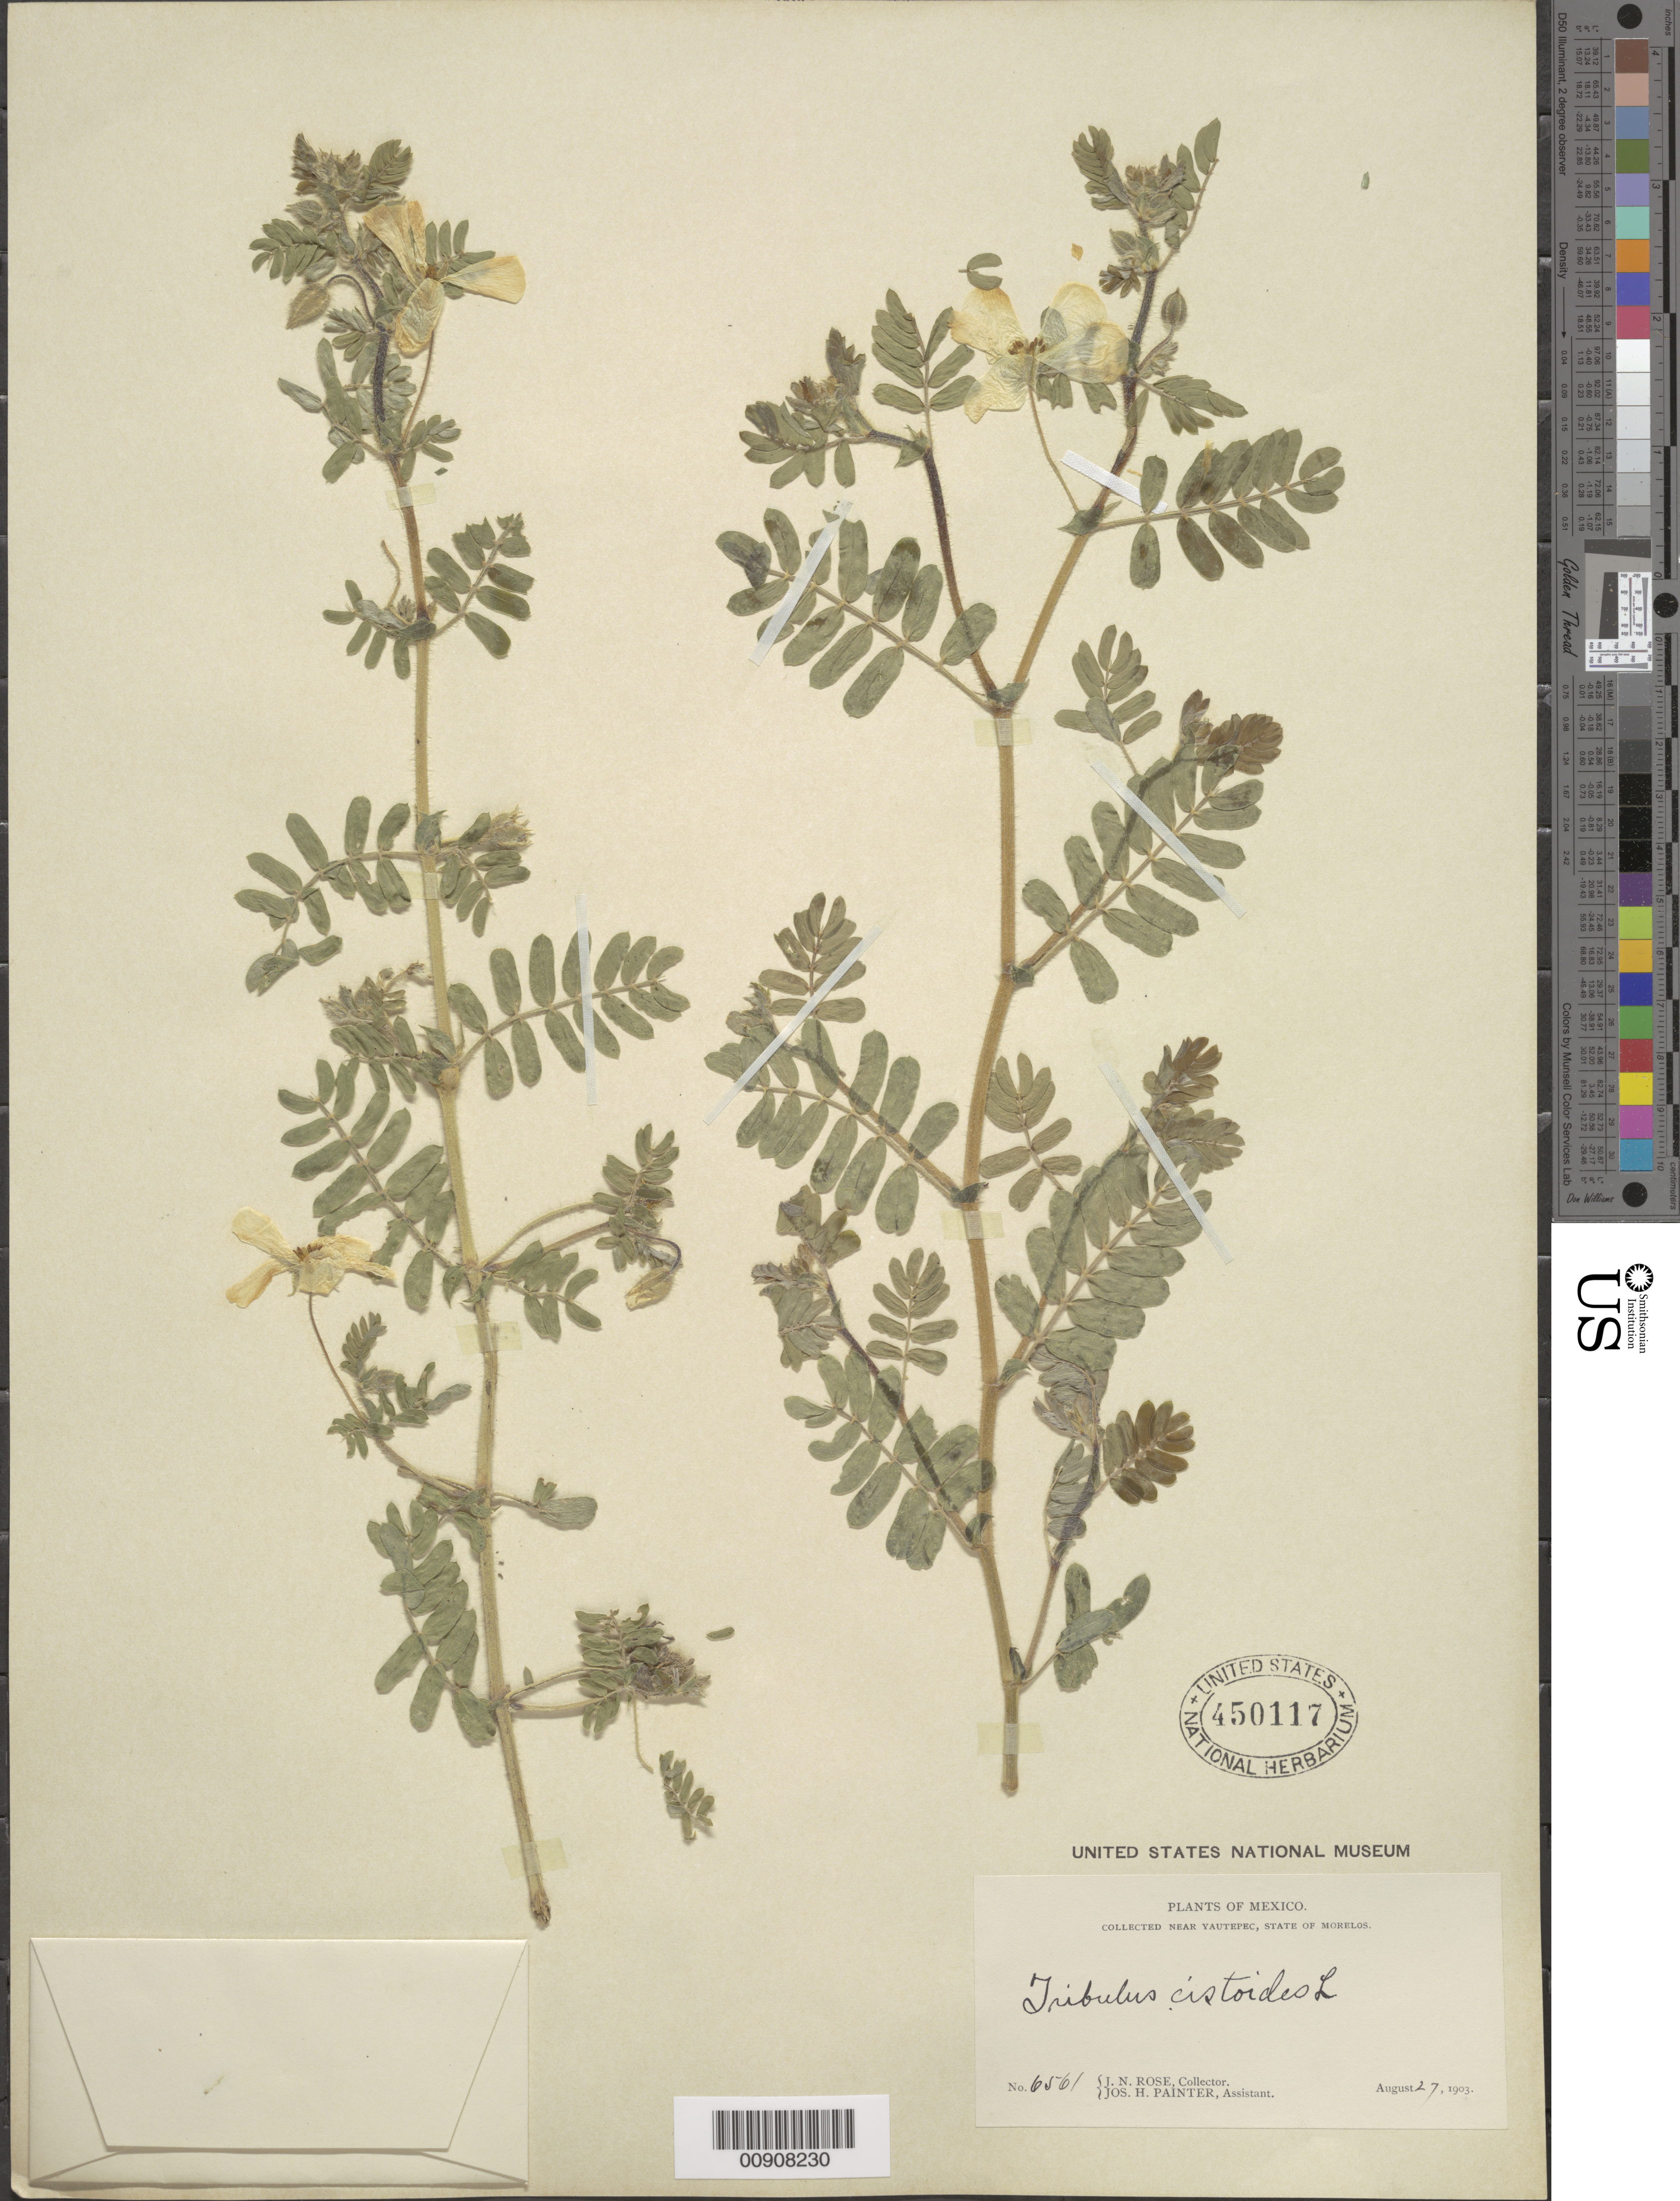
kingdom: Plantae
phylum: Tracheophyta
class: Magnoliopsida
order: Zygophyllales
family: Zygophyllaceae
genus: Tribulus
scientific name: Tribulus cistoides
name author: L.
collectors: J. N. Rose & J. H. Painter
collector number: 6561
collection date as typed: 27 Aug 1903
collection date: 1903-08-27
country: Mexico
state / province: Morelos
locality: Near Yautepec, State of Morelos.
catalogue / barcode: US 450117